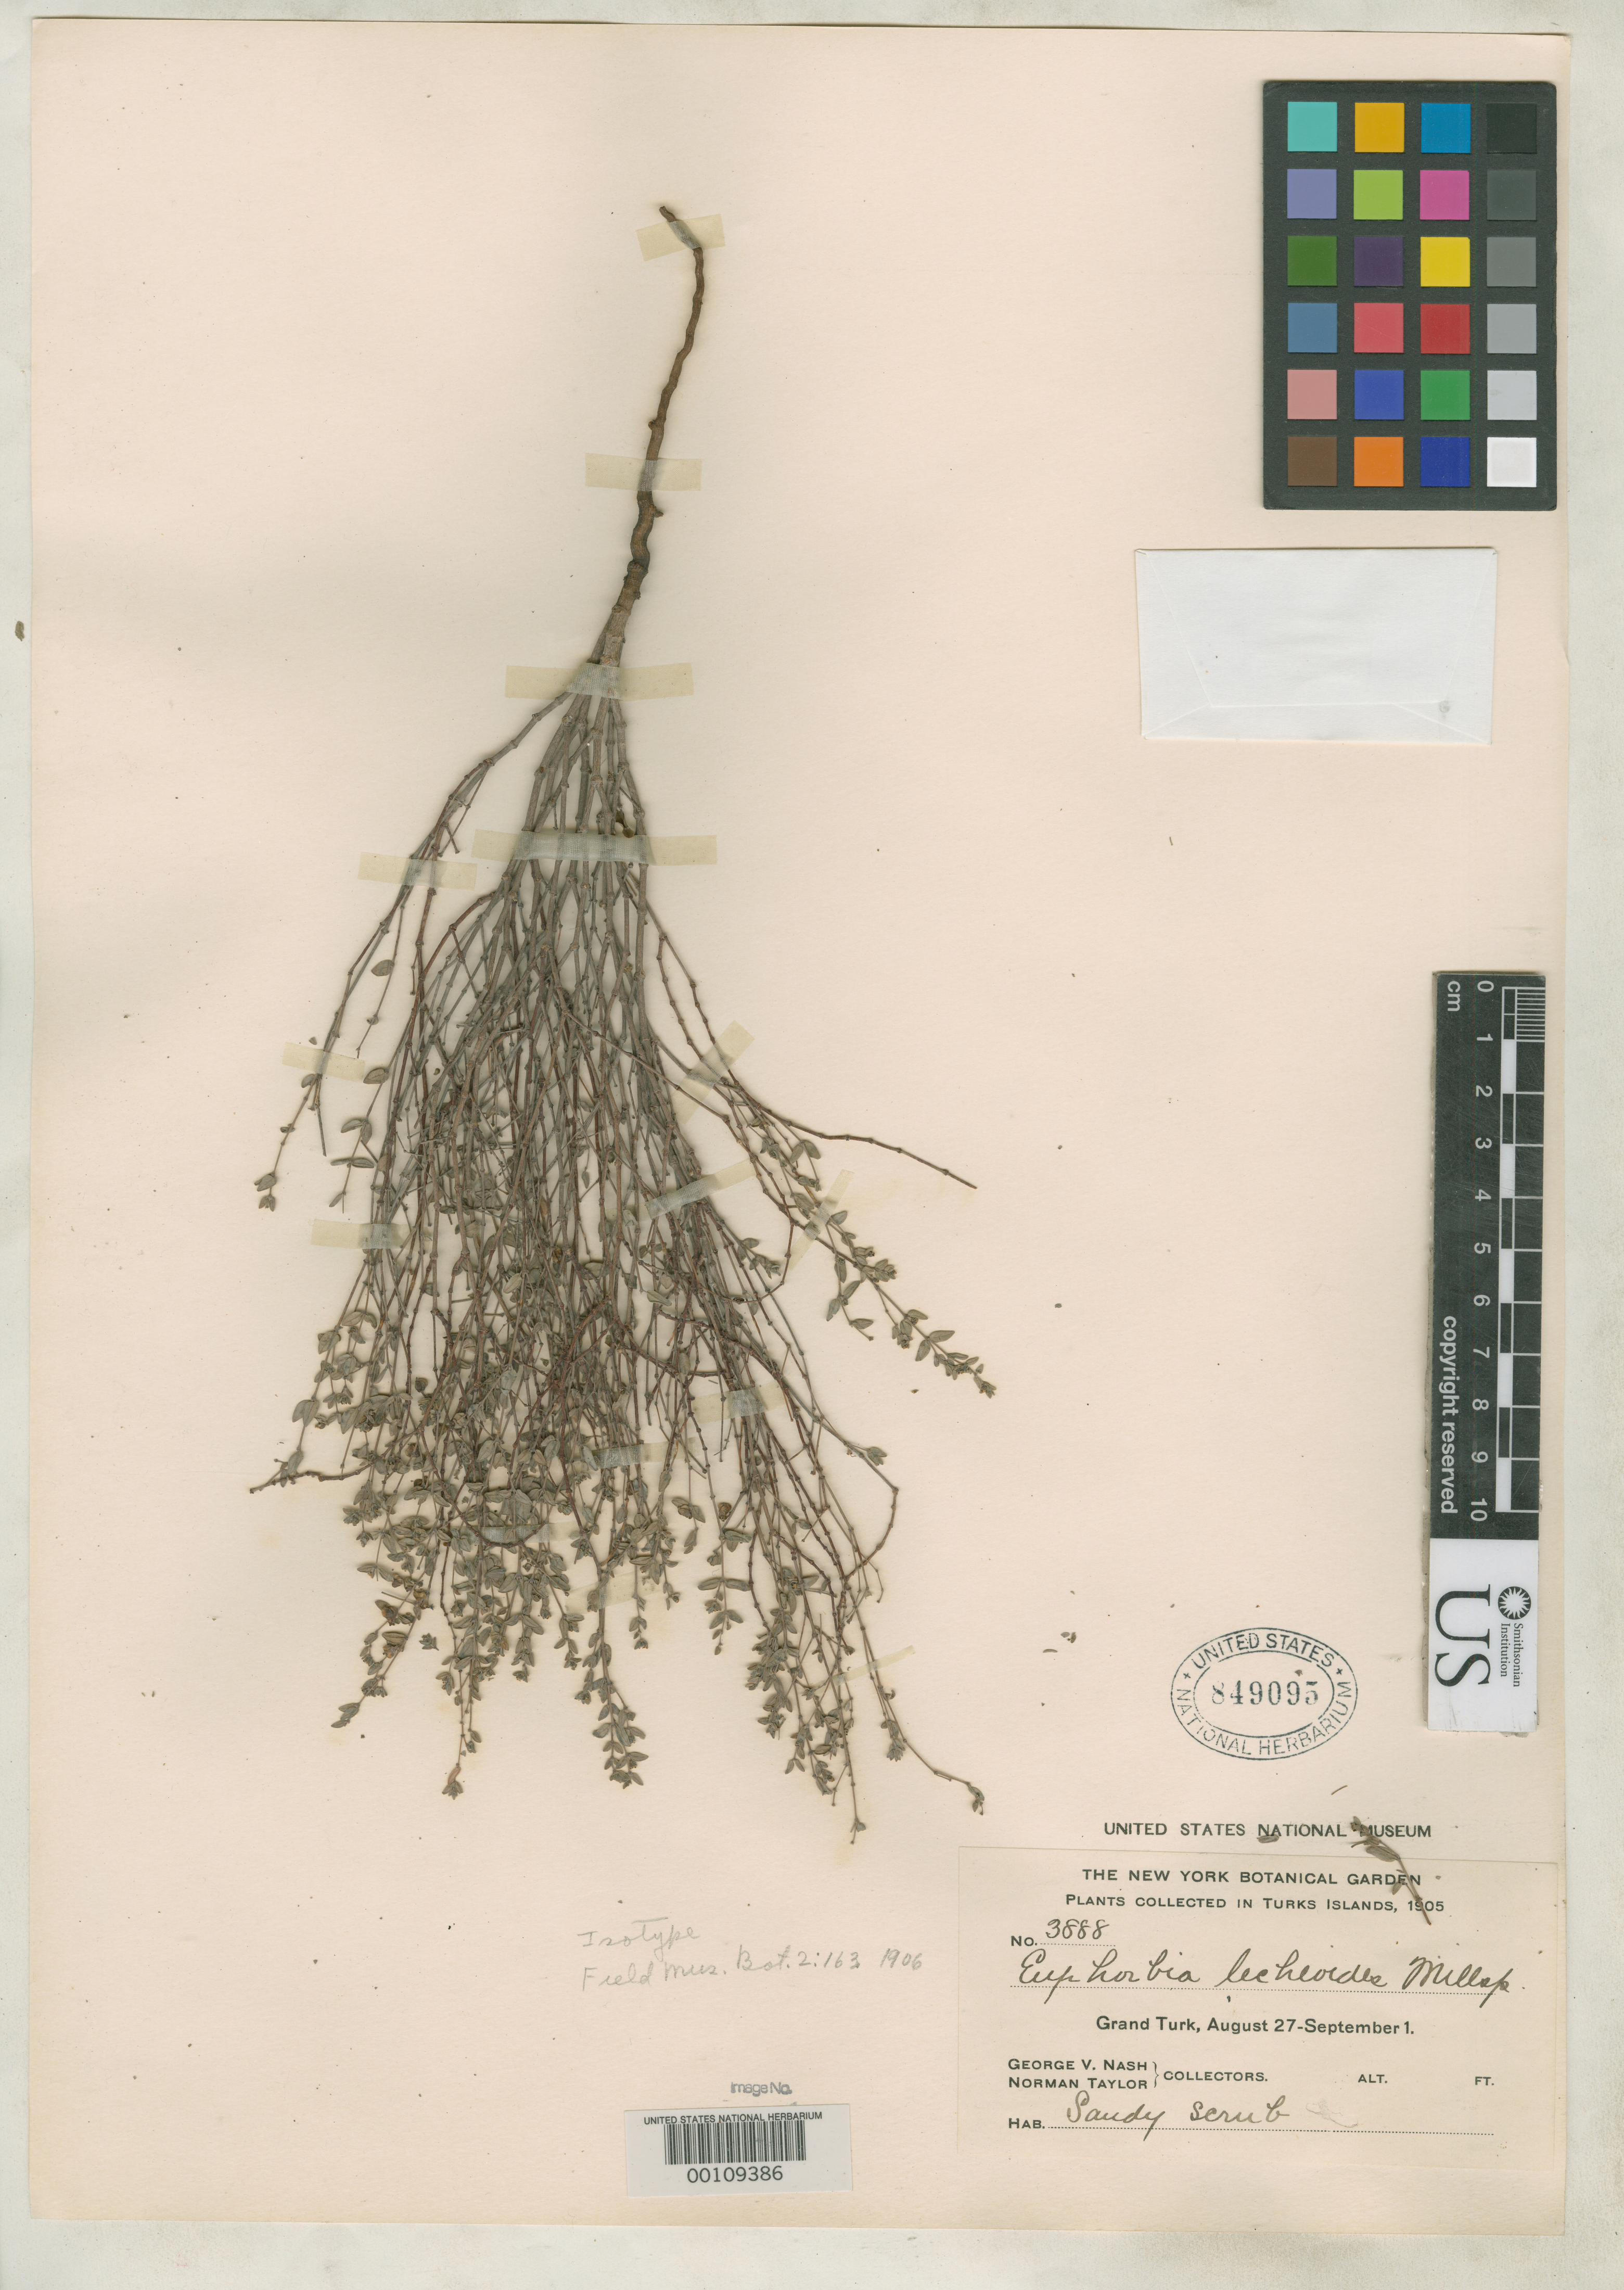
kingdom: Plantae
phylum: Tracheophyta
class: Magnoliopsida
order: Malpighiales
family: Euphorbiaceae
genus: Euphorbia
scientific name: Euphorbia lecheoides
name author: Millsp.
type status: Isotype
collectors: G. V. Nash & N. Taylor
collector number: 3888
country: Bahamas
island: Turks Island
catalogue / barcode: US 849095